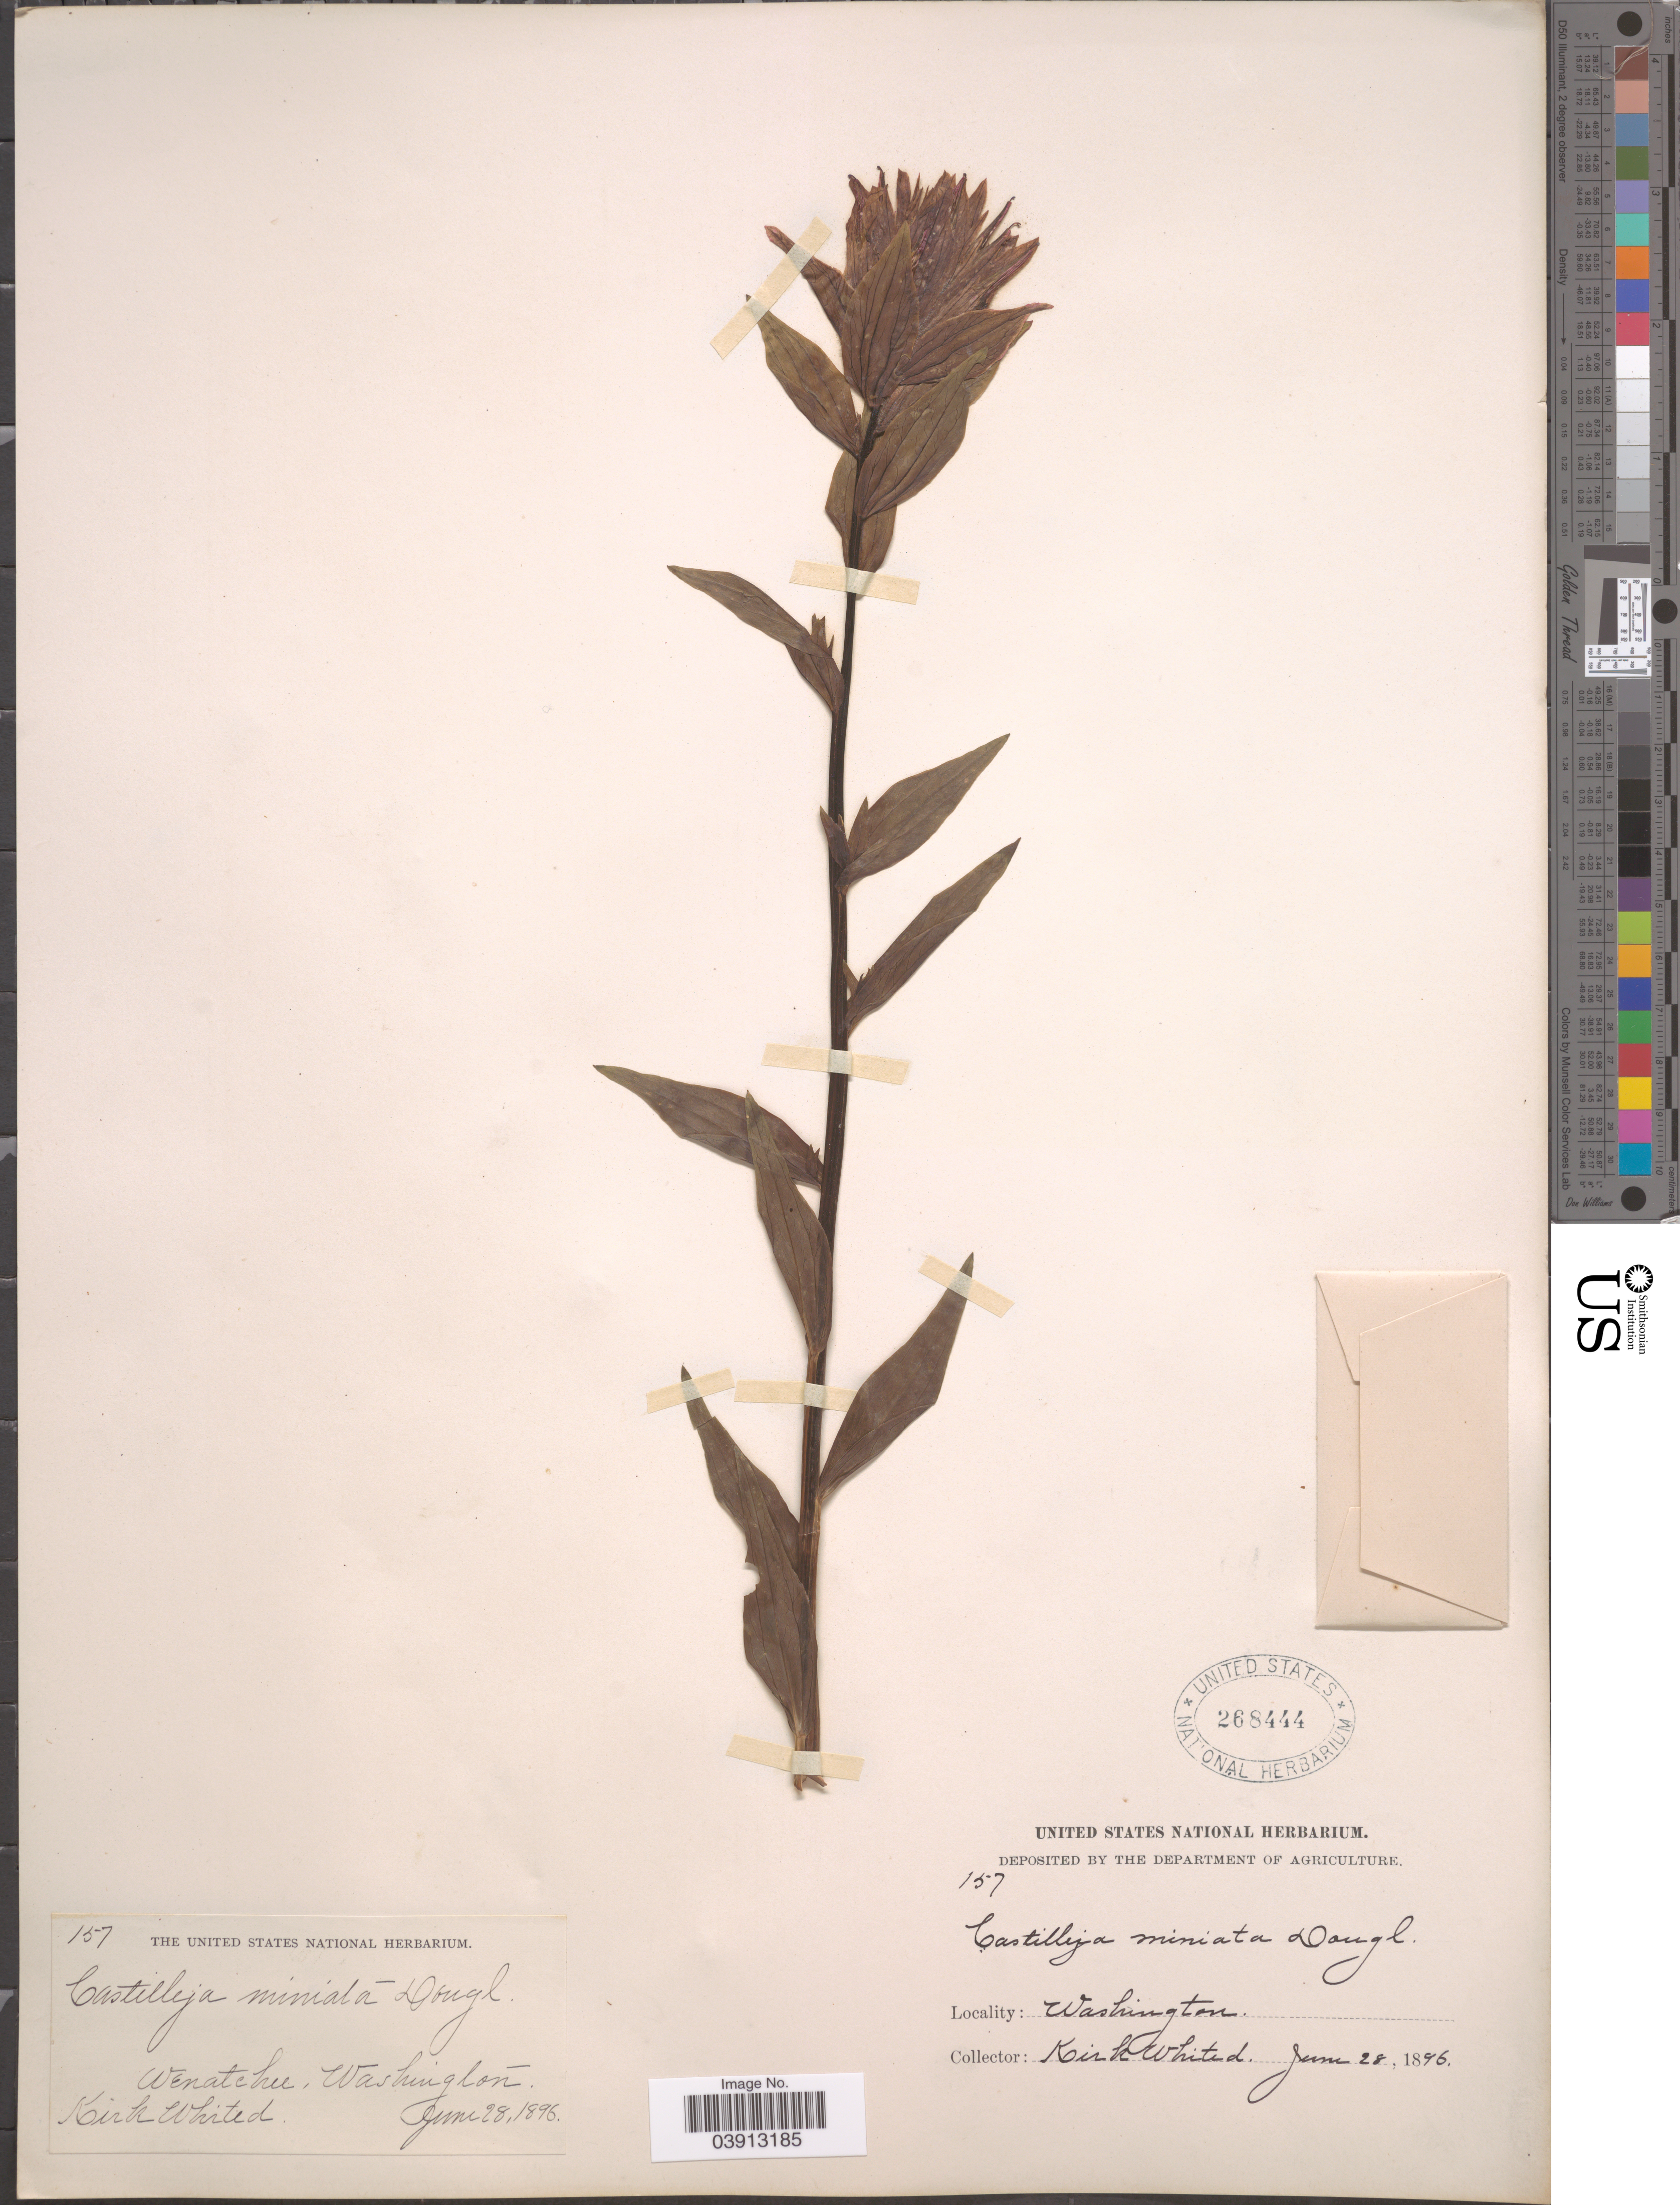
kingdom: Plantae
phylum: Tracheophyta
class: Magnoliopsida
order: Lamiales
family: Orobanchaceae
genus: Castilleja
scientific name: Castilleja miniata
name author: Douglas ex Hook.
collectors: K. Whited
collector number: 157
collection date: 1896-06-28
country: United States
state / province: Washington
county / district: Chelan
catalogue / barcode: US 268444